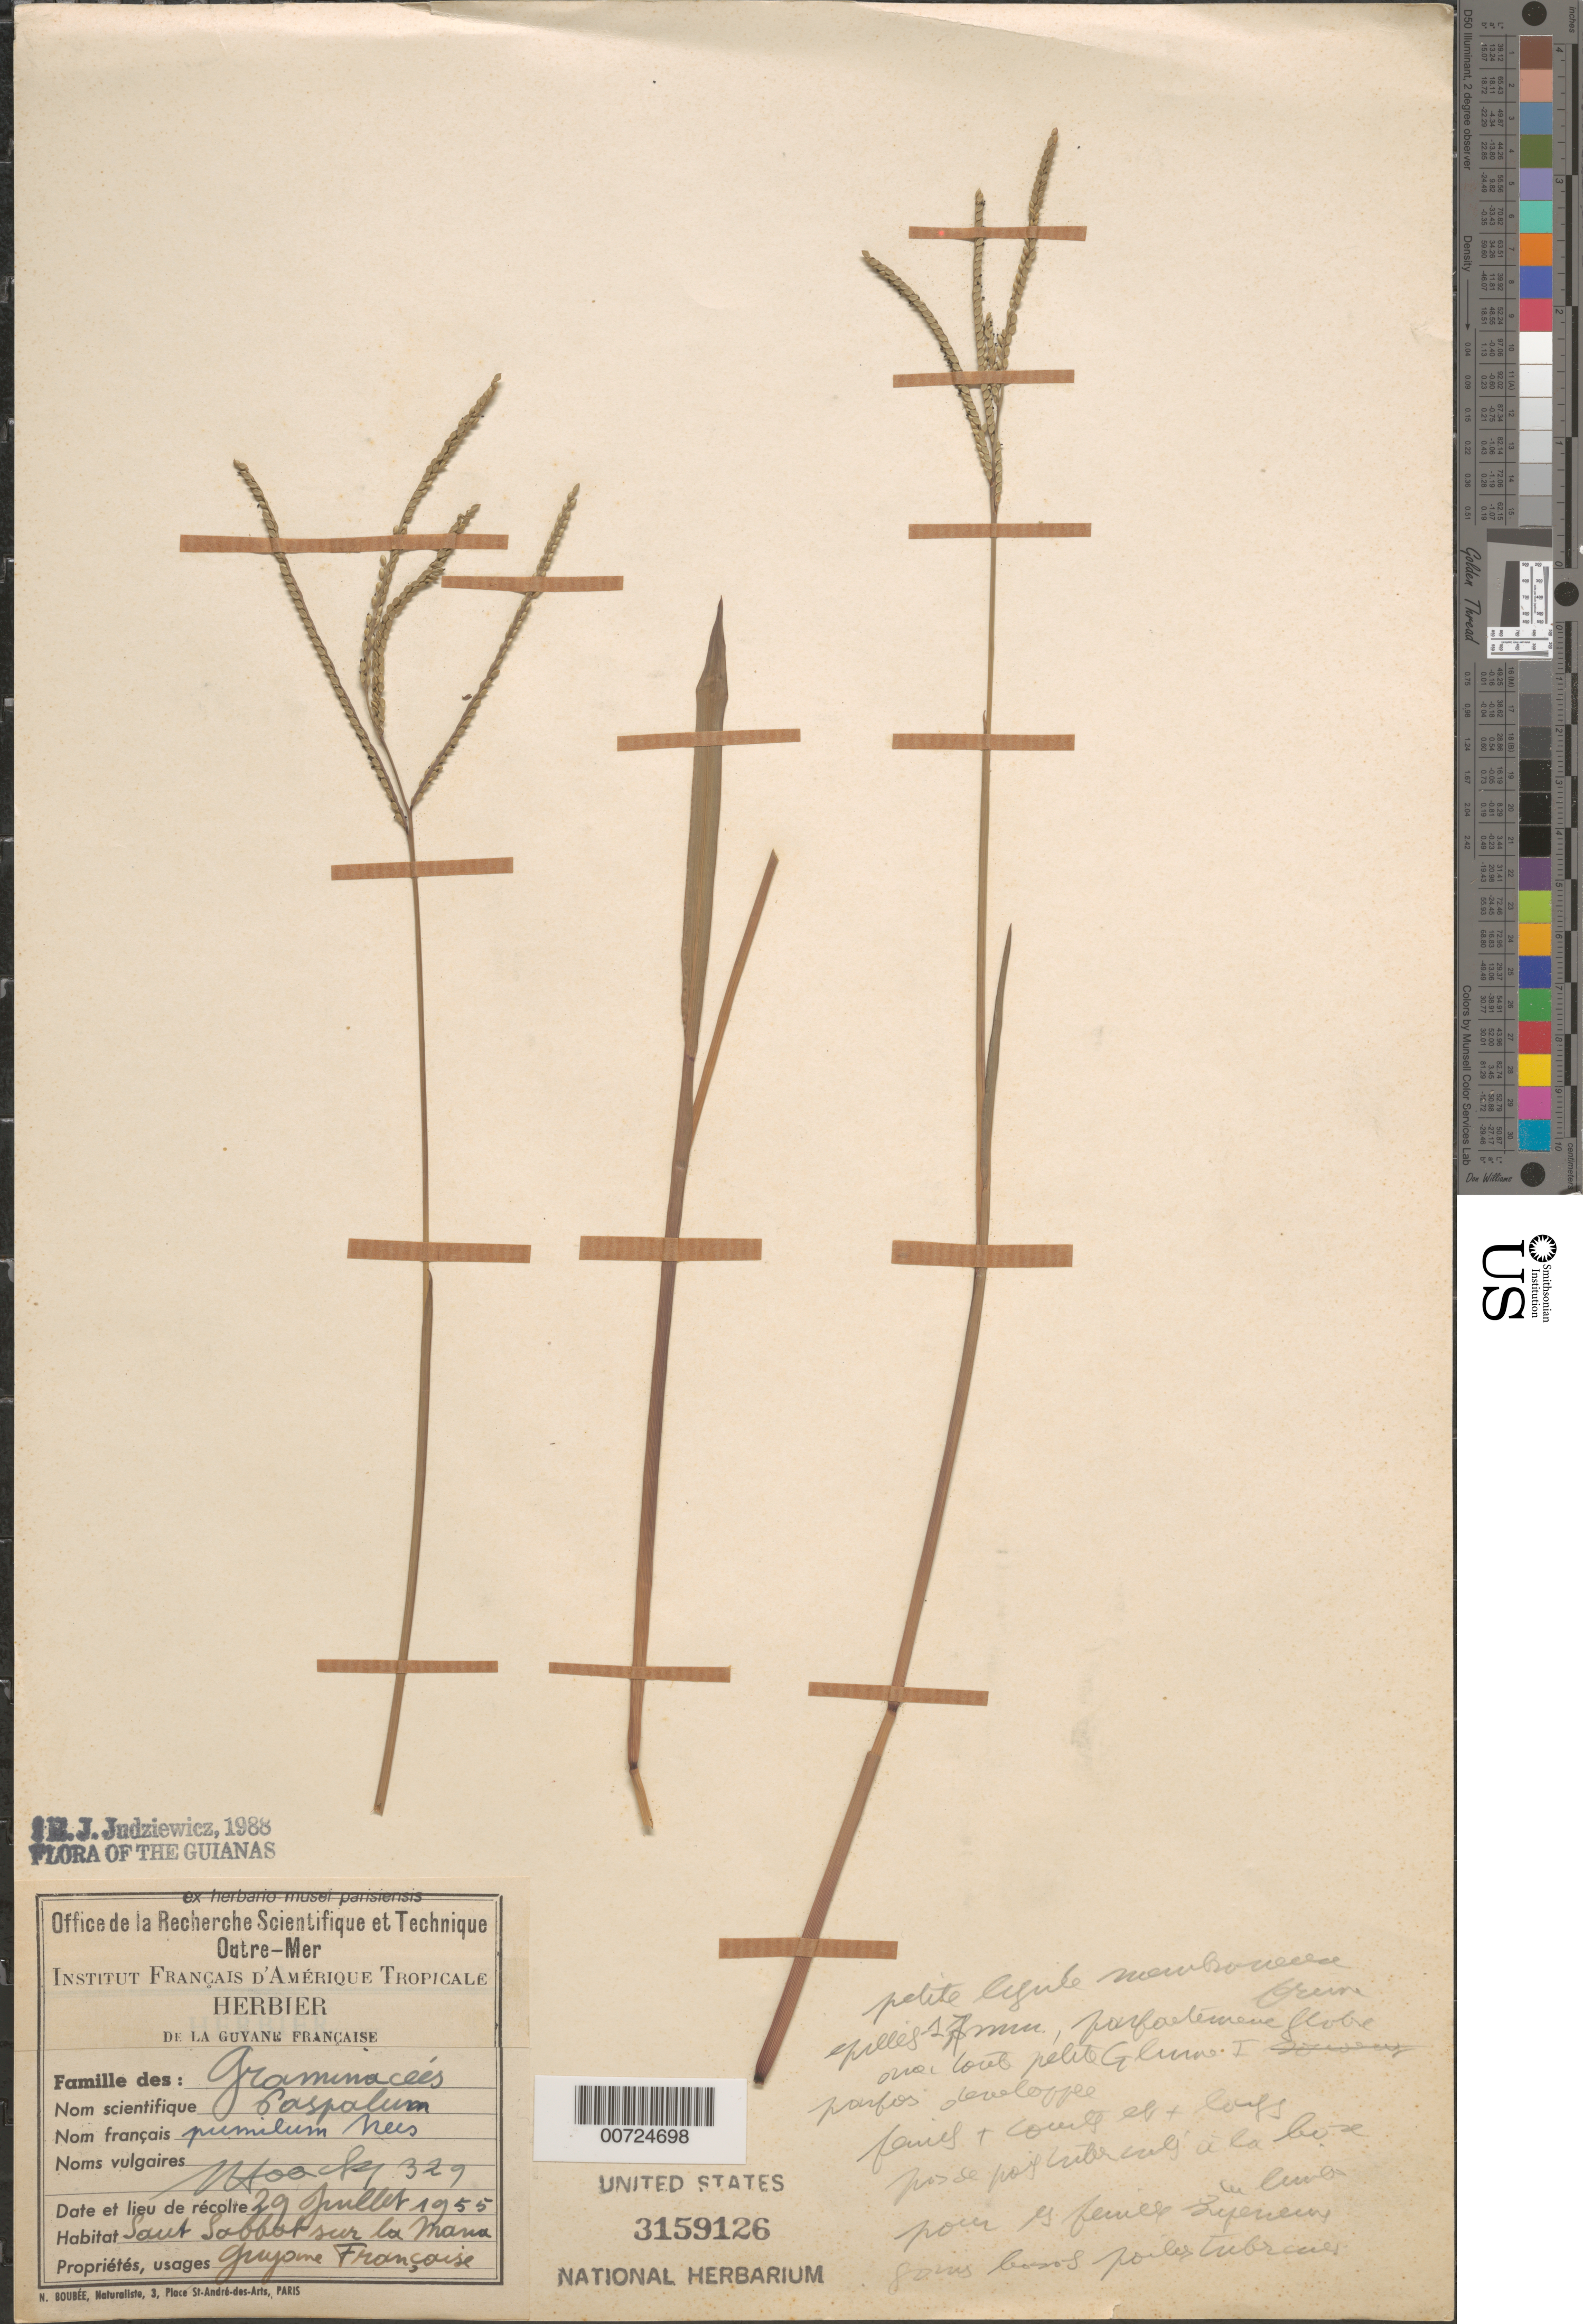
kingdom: Plantae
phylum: Tracheophyta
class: Liliopsida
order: Poales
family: Poaceae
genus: Paspalum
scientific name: Paspalum pumilum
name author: Nees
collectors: J. Hoock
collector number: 1329*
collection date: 1955-07-29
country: French Guiana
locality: Saut Sabbat sur la Mana. Guyane Française.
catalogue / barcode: US 3159126